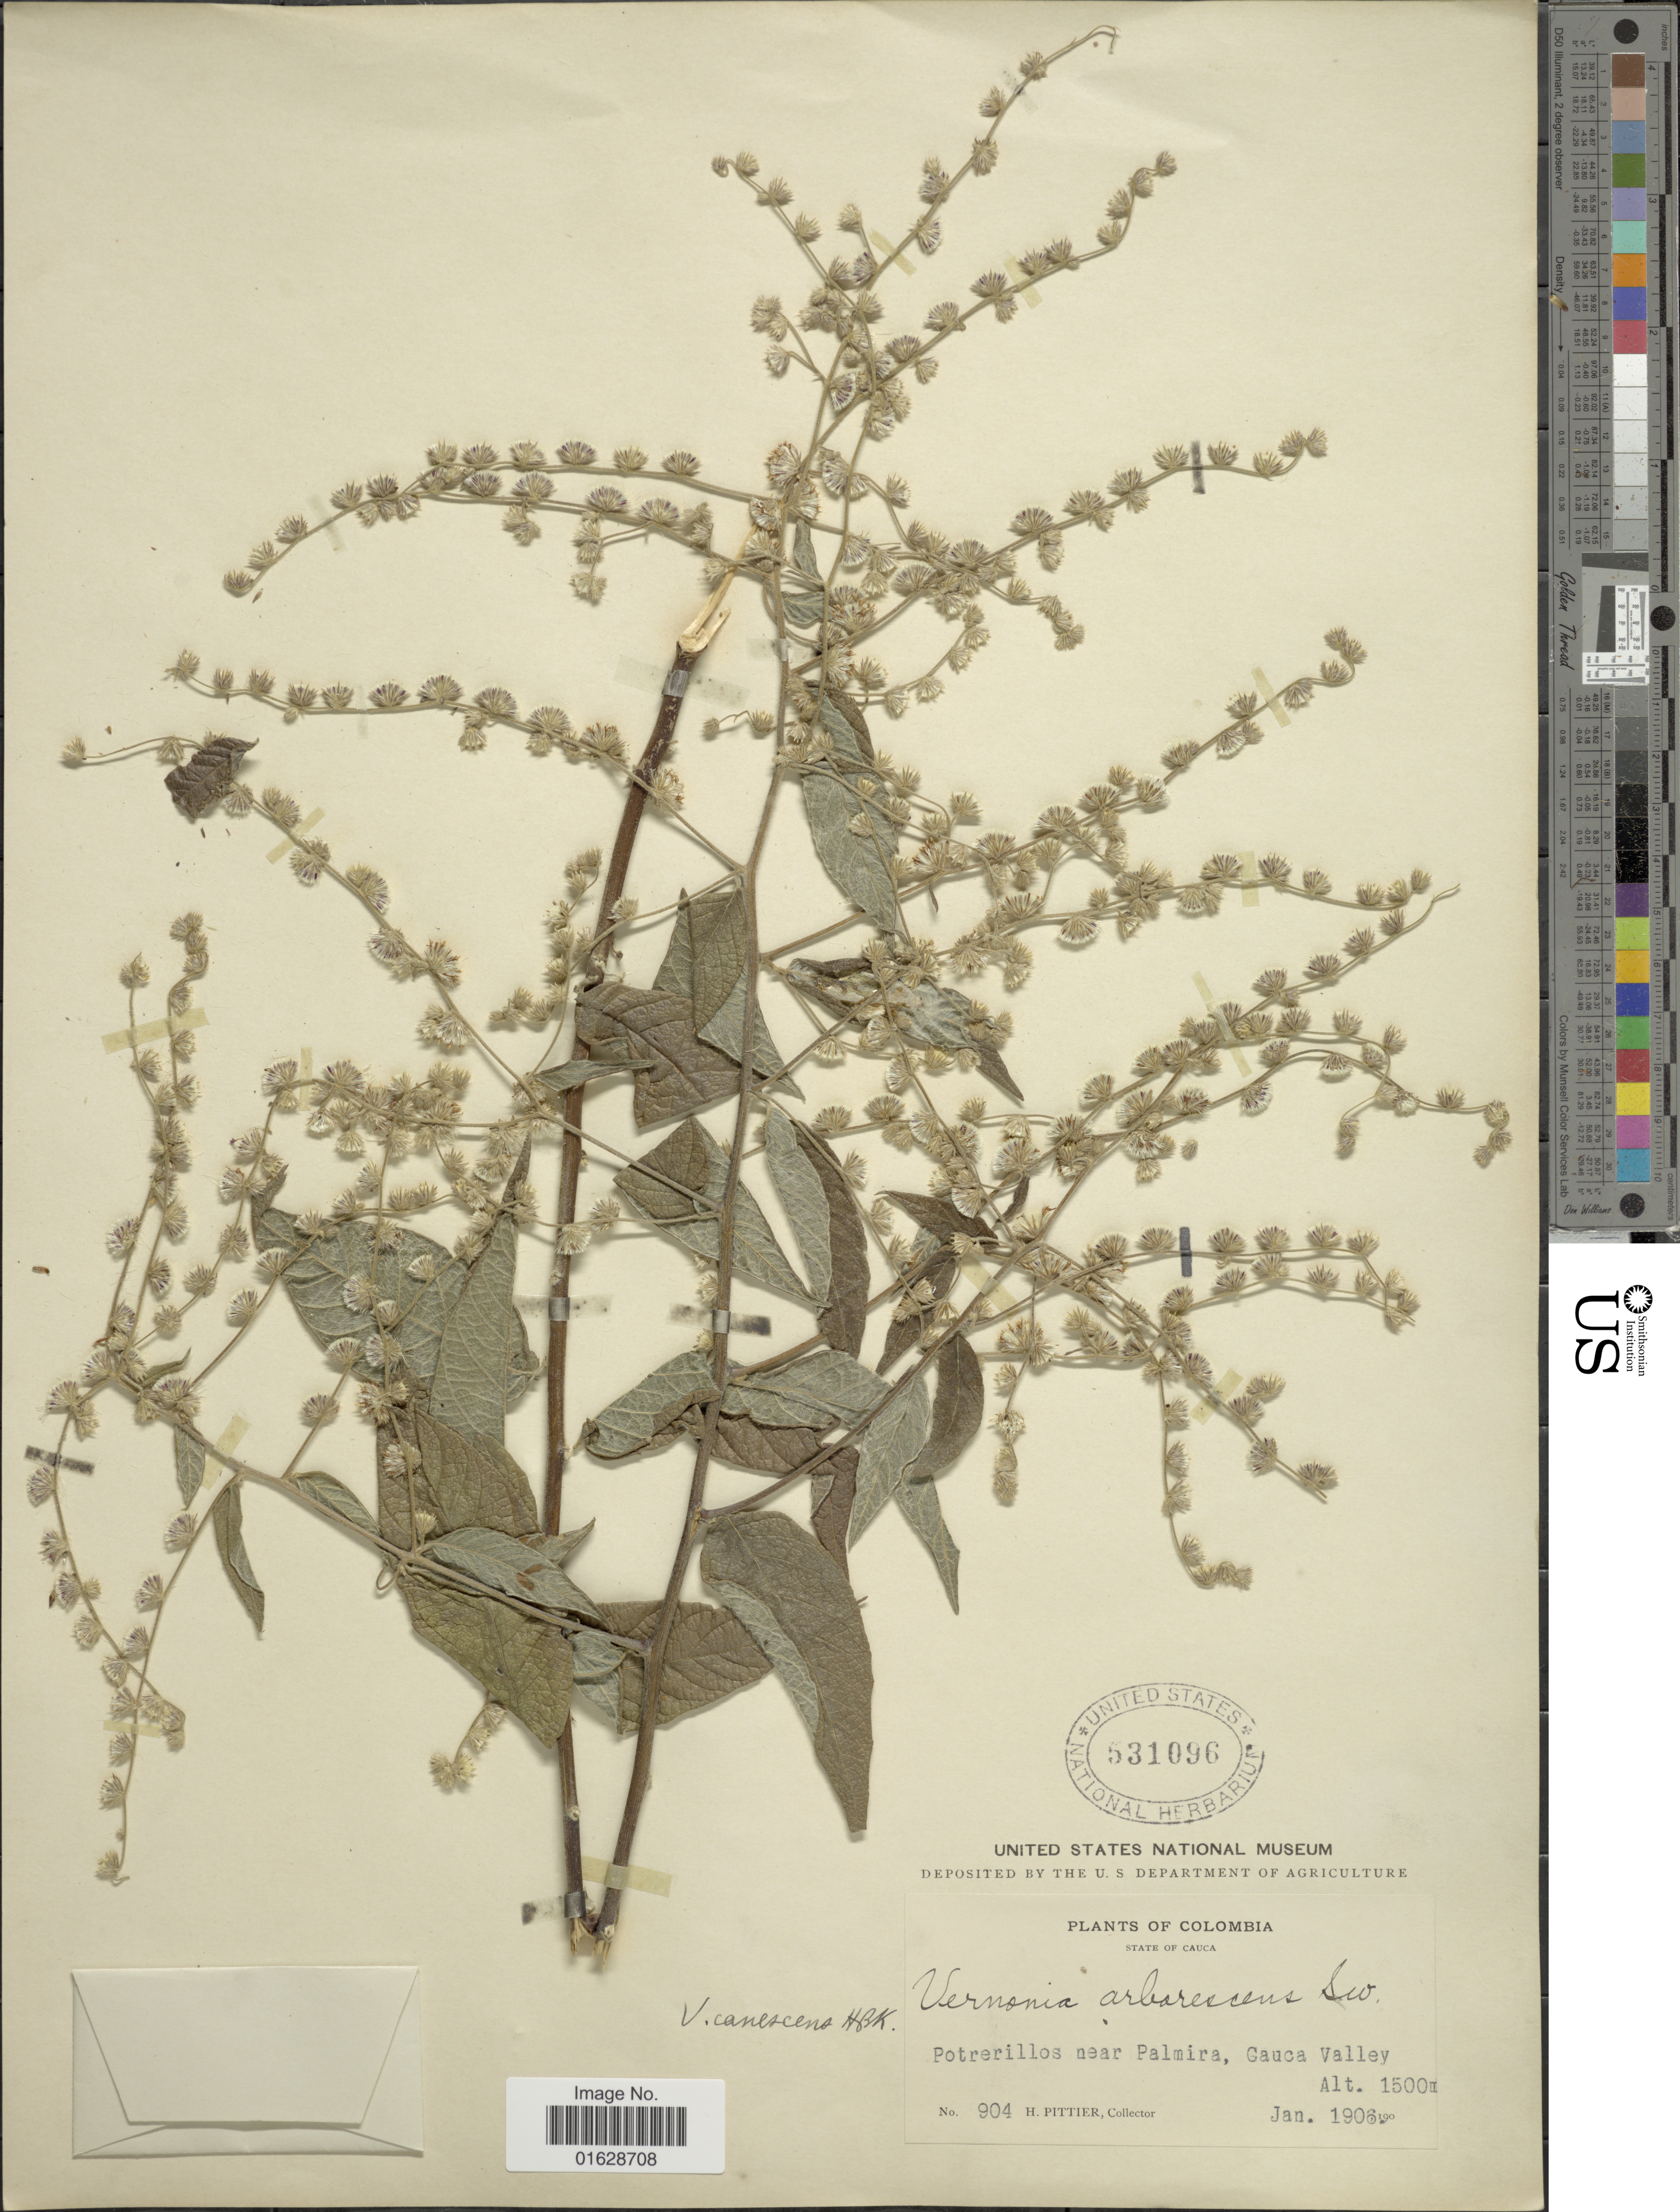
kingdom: Plantae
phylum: Tracheophyta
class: Magnoliopsida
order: Asterales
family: Asteraceae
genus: Lepidaploa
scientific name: Lepidaploa canescens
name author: (Kunth) H. Rob.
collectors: H. F. Pittier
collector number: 904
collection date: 1906-01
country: Colombia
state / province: Cauca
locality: Colombia. State of Cauca. Portrerillos near Palmira, Cauca Valley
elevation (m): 1500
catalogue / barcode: US 531096